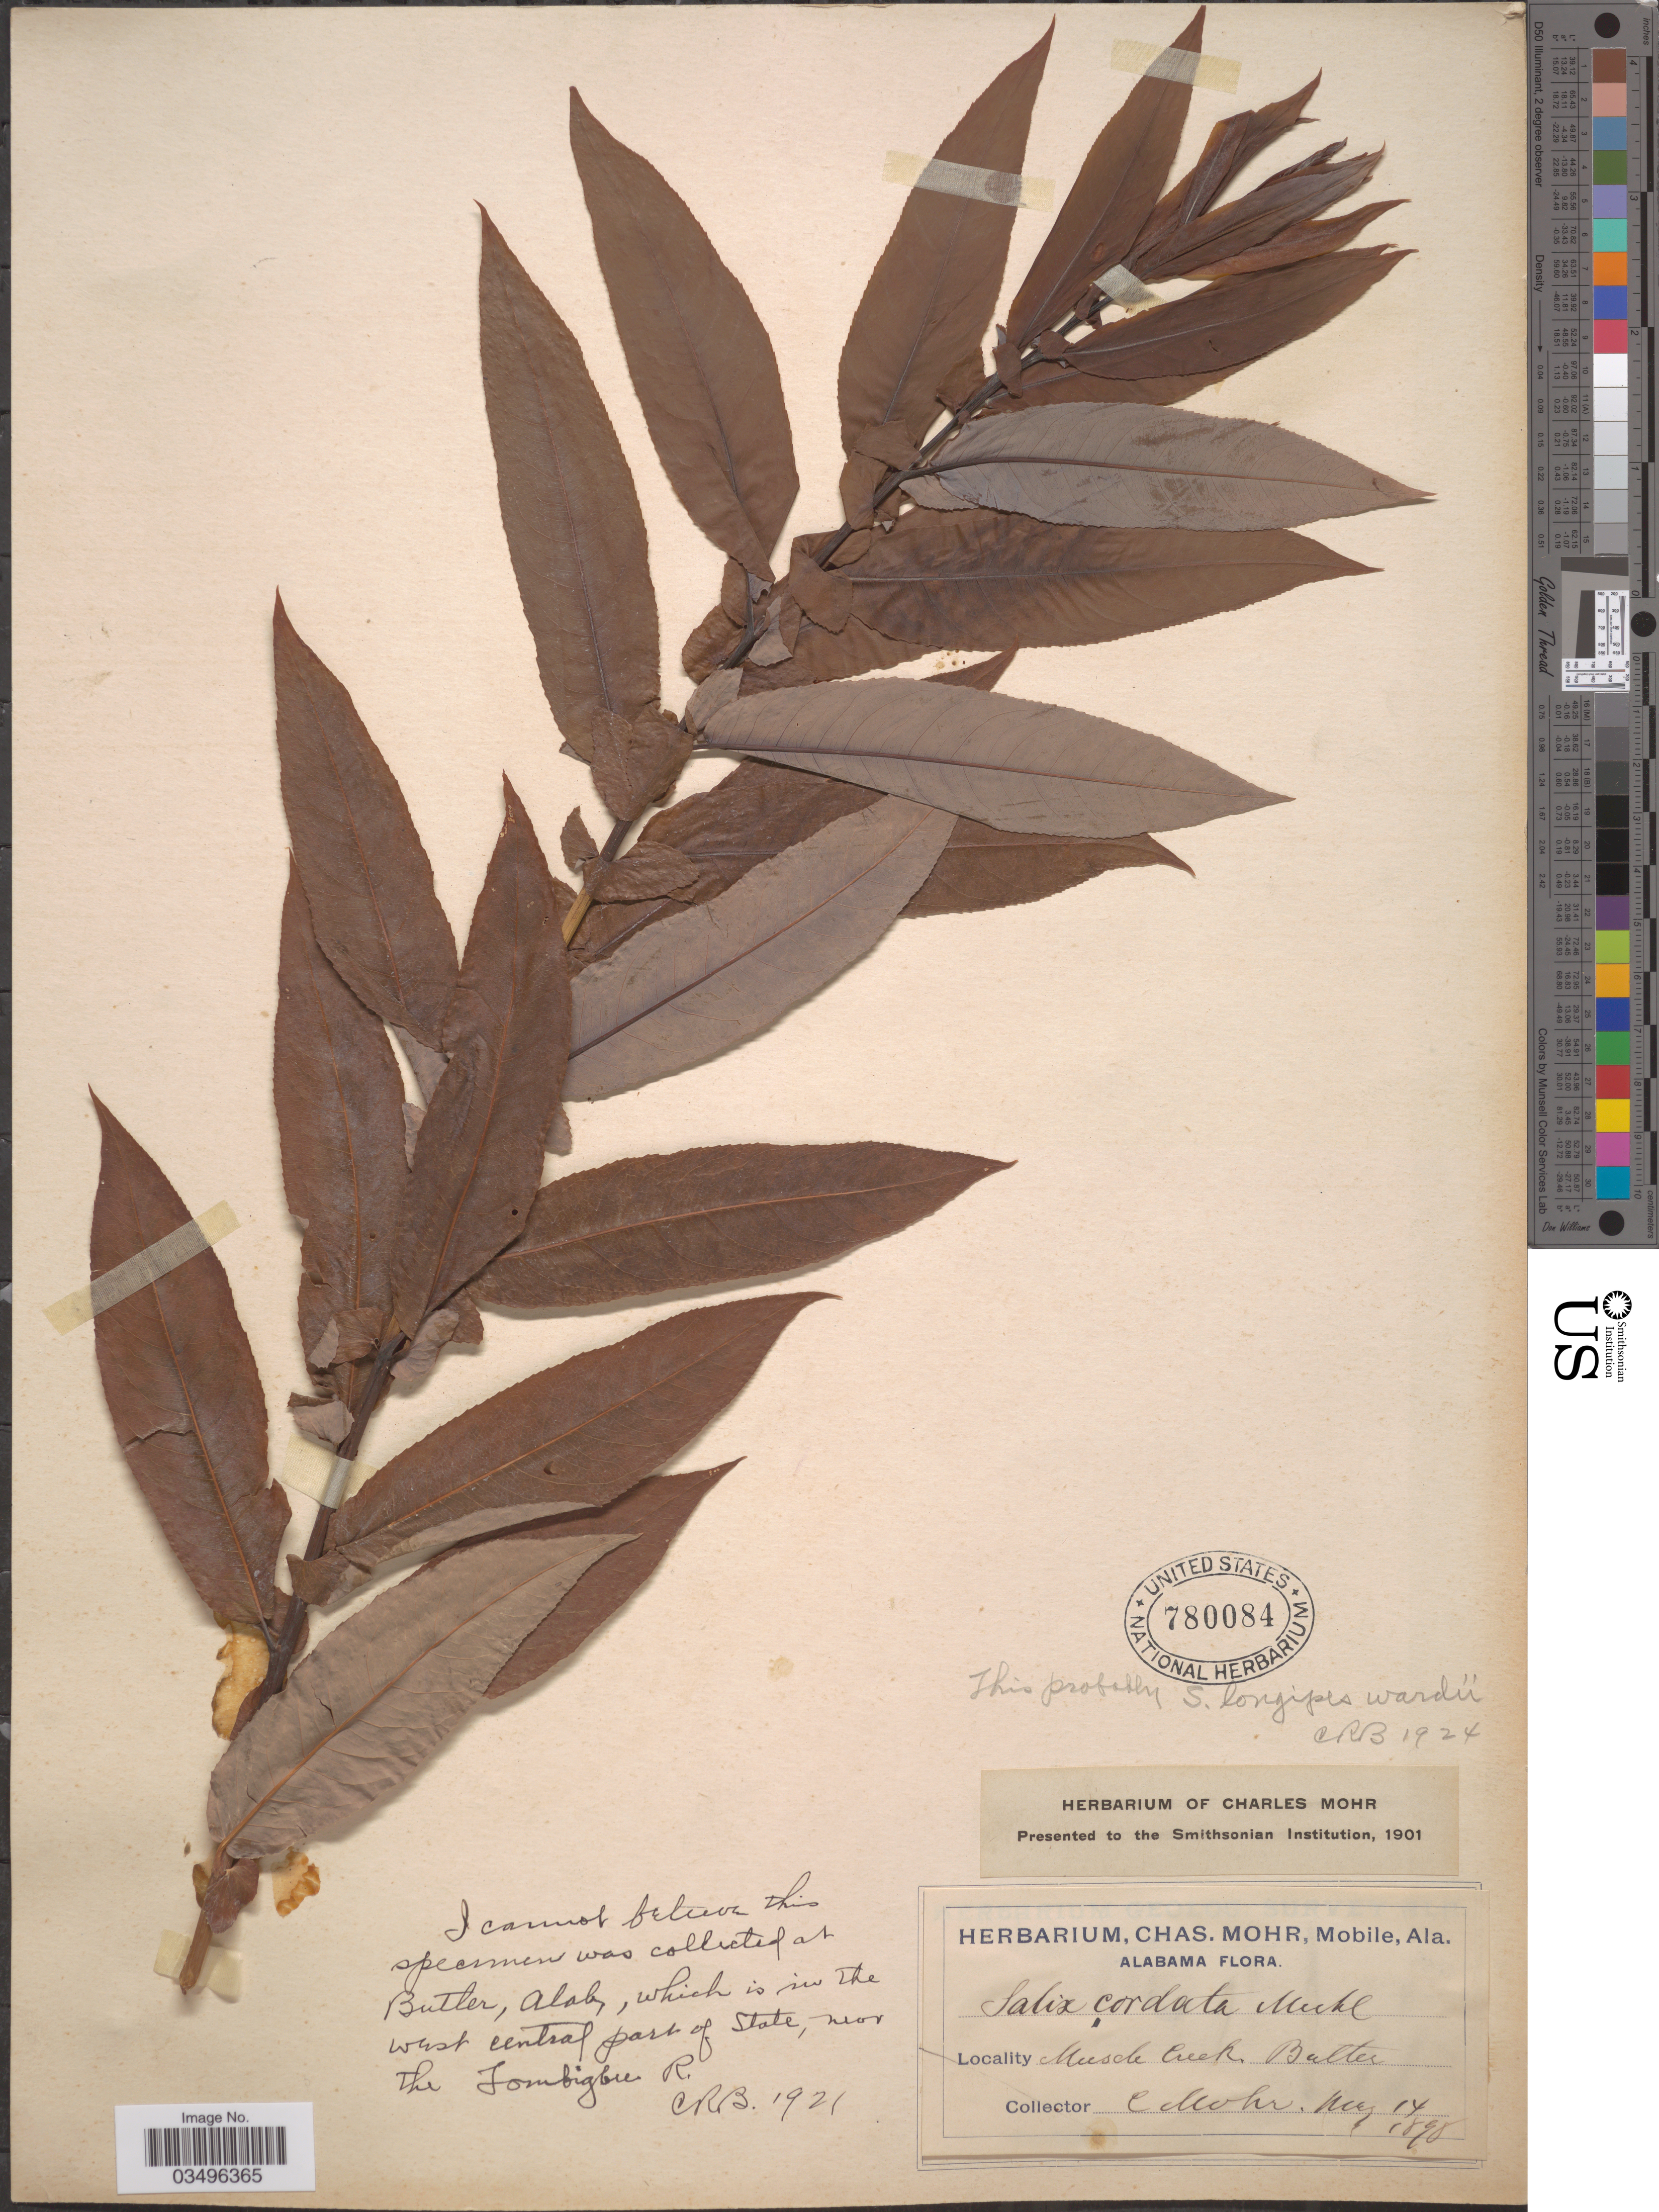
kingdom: Plantae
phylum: Tracheophyta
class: Magnoliopsida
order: Malpighiales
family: Salicaceae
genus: Salix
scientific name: Salix cordata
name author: Michx.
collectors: Mohr, C. T. (herbarium)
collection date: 1898-08-14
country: United States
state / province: Alabama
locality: Muscle Creek. Butler.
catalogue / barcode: US 780084